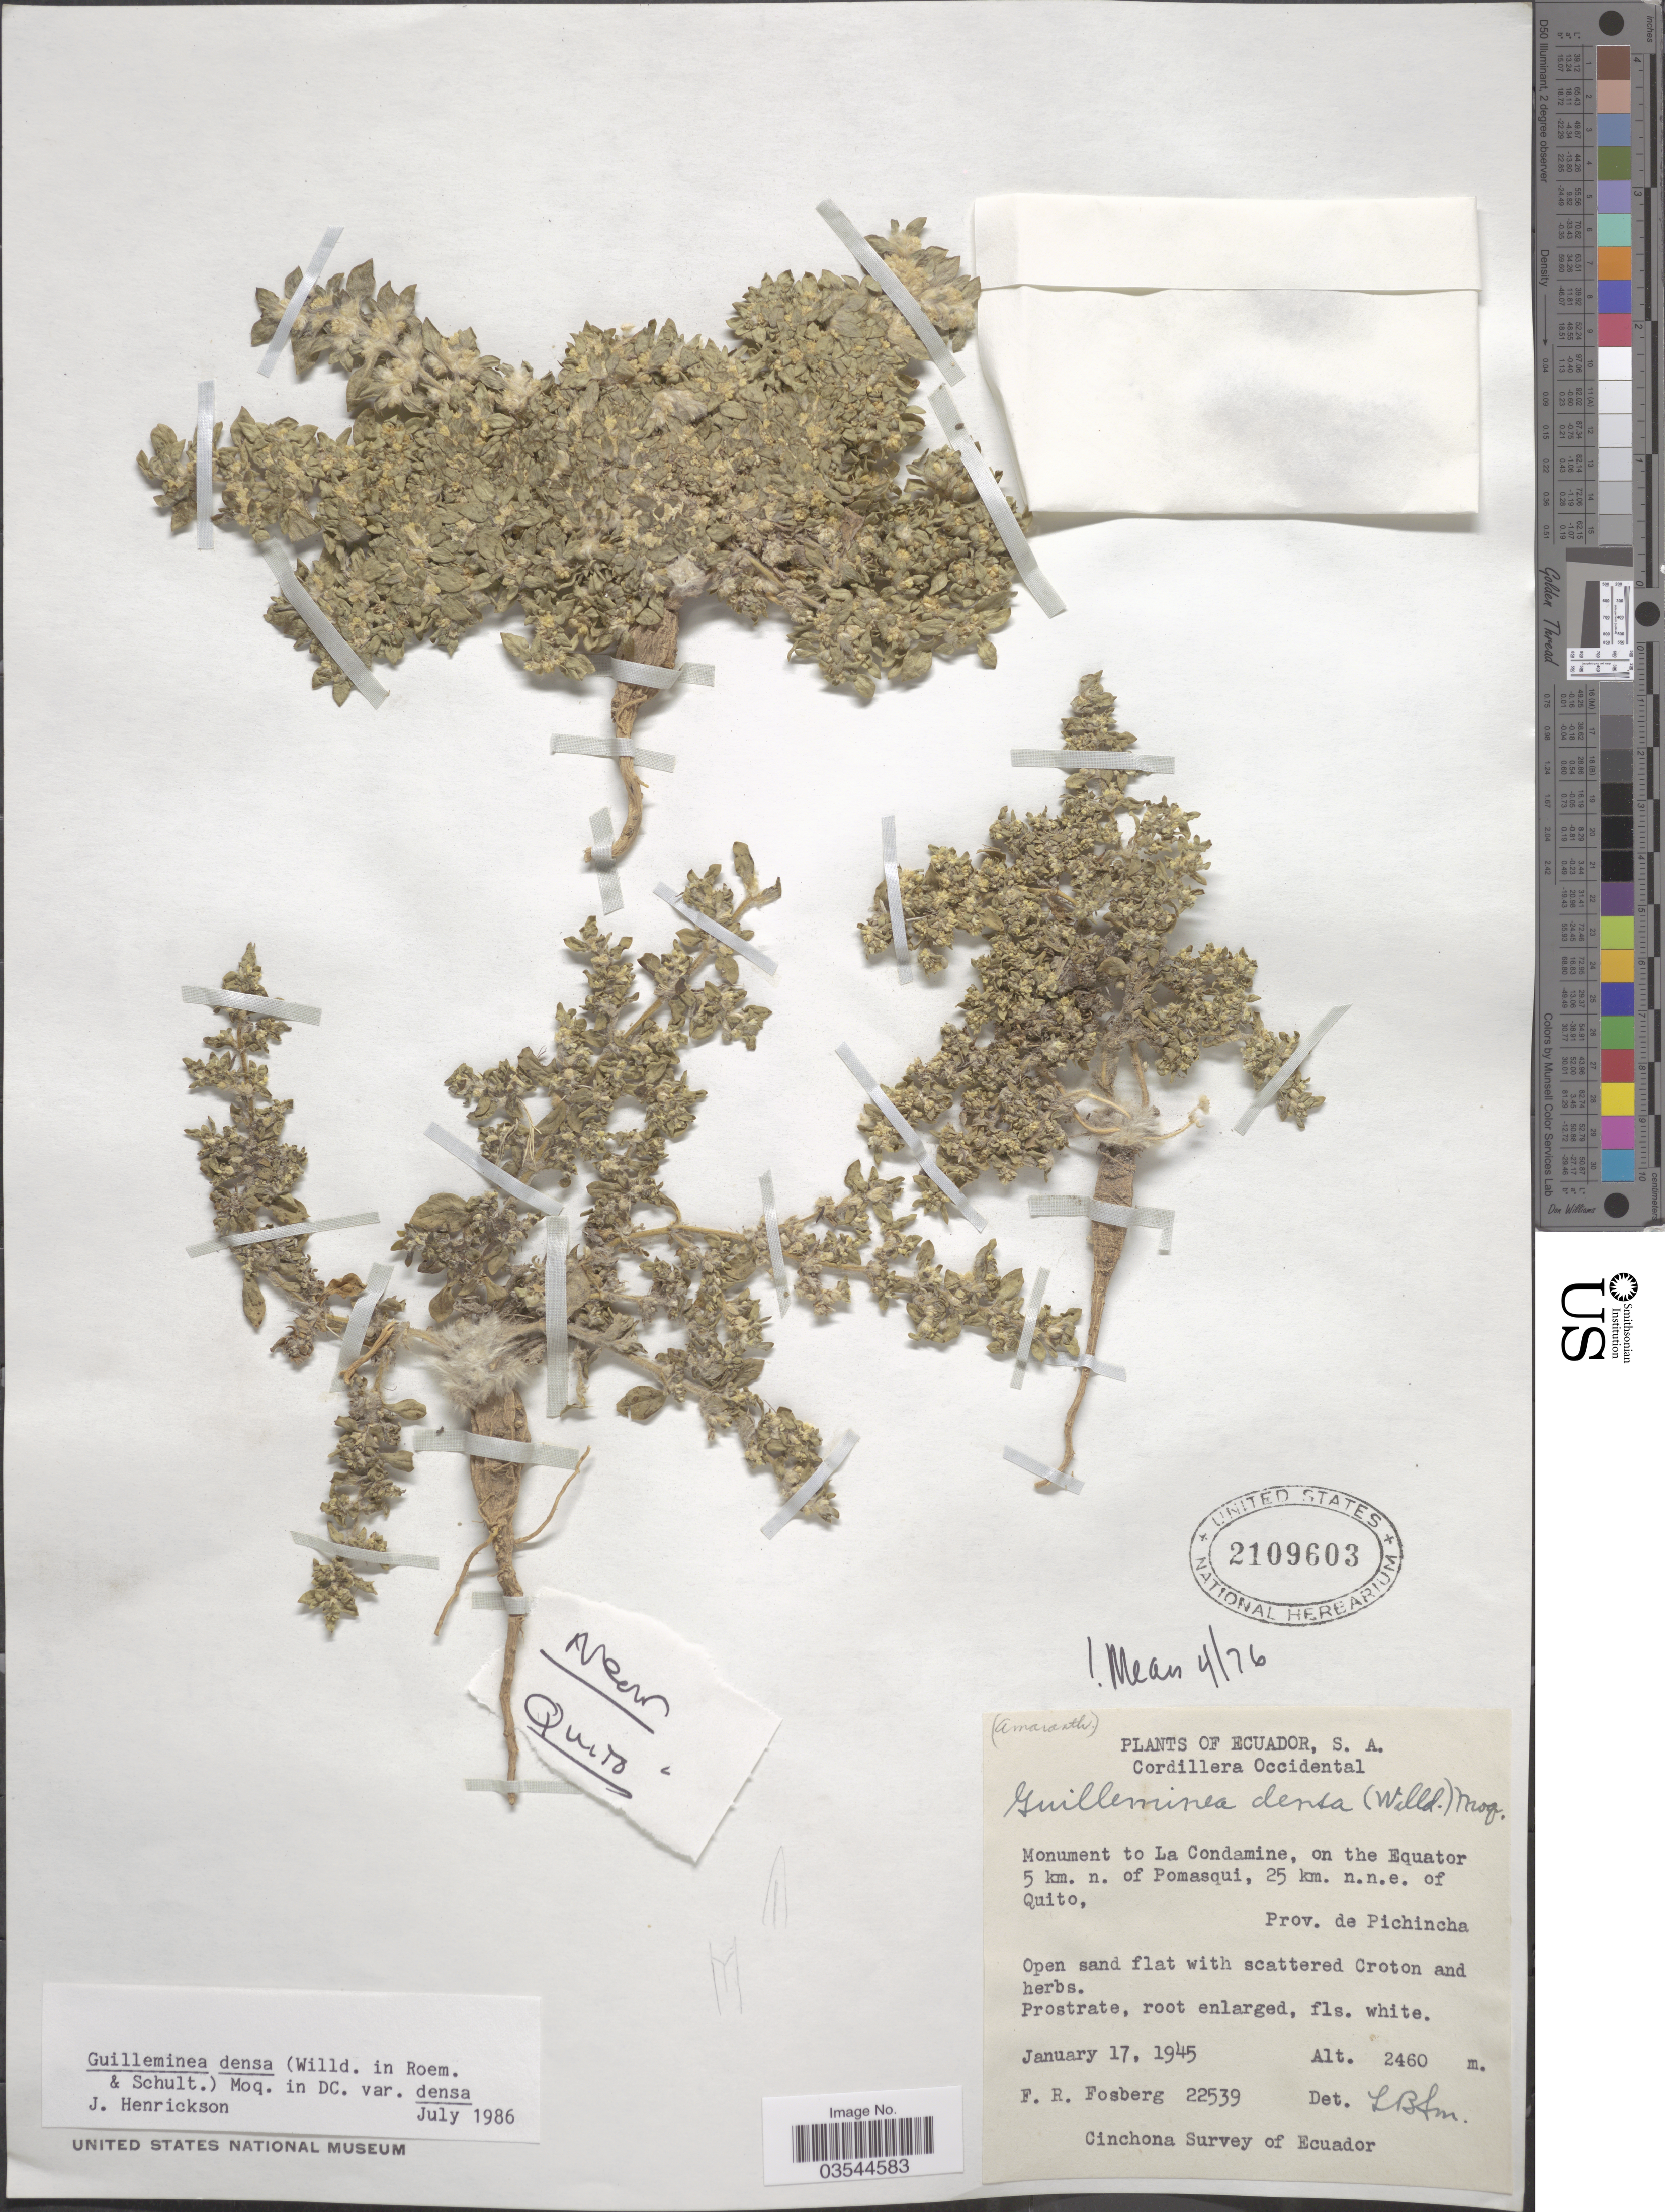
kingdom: Plantae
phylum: Tracheophyta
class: Magnoliopsida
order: Caryophyllales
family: Amaranthaceae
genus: Guilleminea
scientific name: Guilleminea densa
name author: (Humb. & Bonpl. ex Schult.) Moq.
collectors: F. R. Fosberg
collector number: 22539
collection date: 1945-01-17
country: Ecuador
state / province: Pichincha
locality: Cordillera Occidental. Monument to La Condamine, on the Equator 5 km. n. of Pomasqui, 25 km. n. n. e. of Quito.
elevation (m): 2460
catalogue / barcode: US 2109603